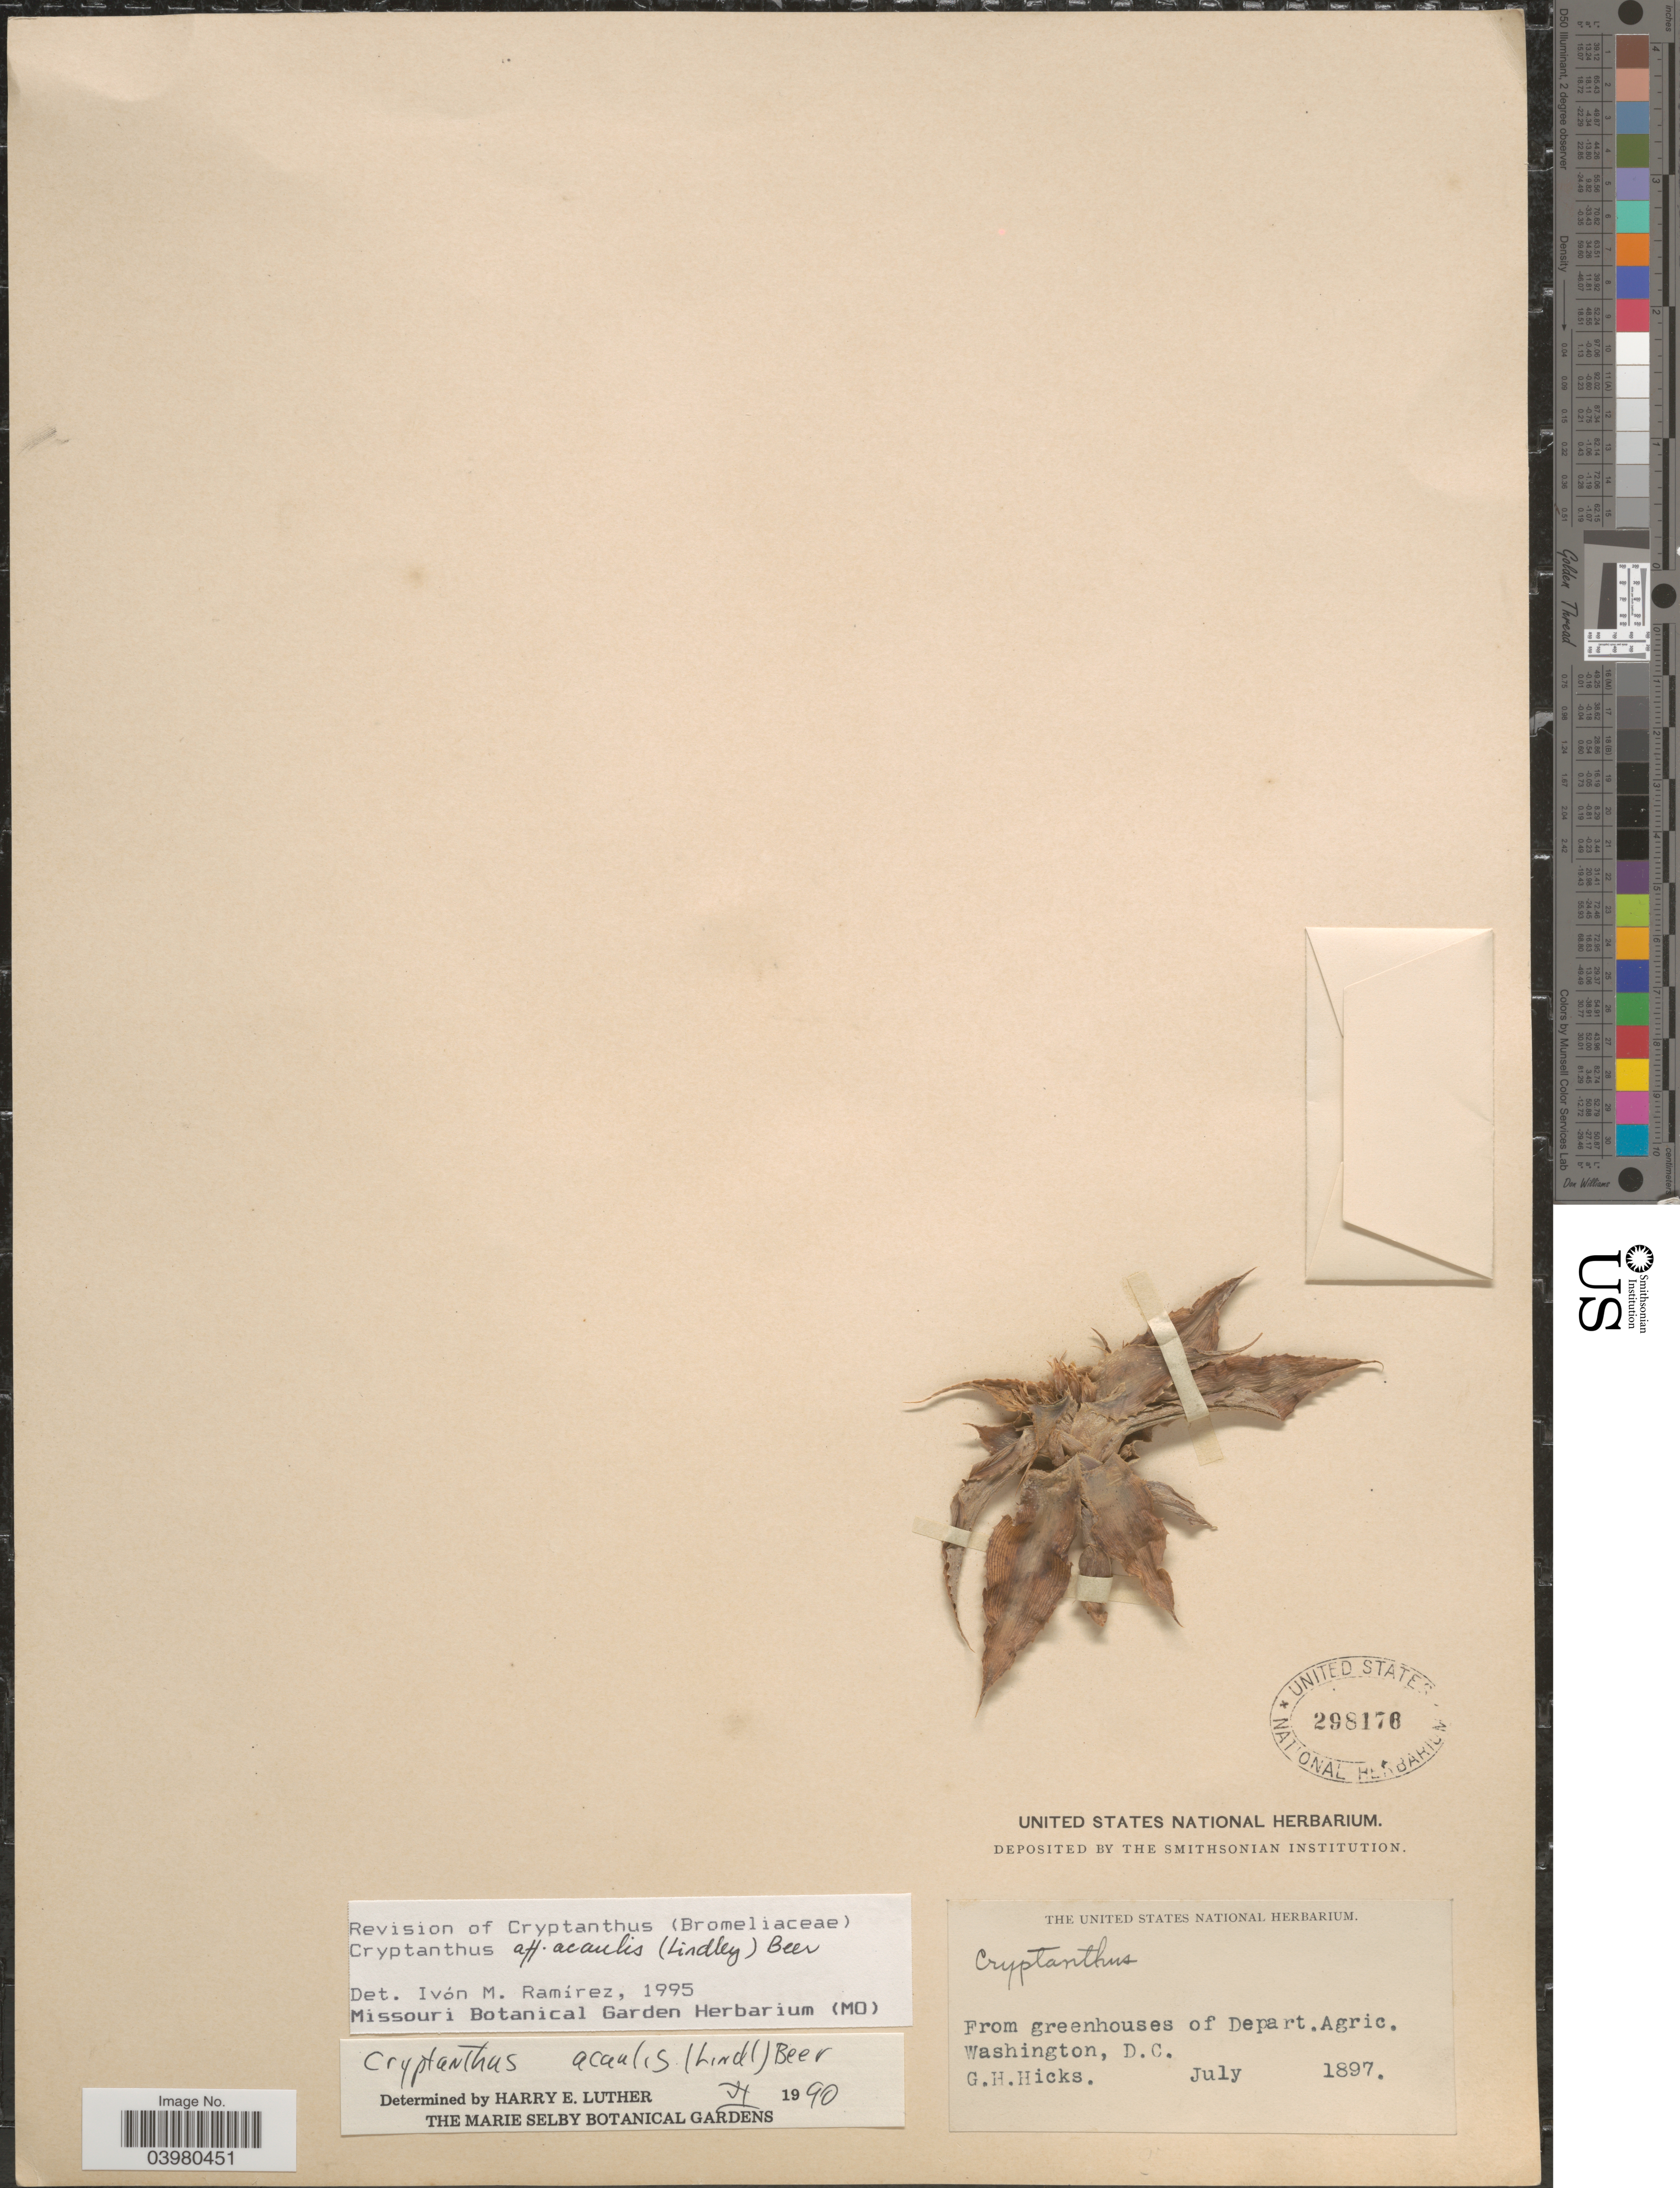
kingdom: Plantae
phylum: Tracheophyta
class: Liliopsida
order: Poales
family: Bromeliaceae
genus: Cryptanthus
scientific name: Cryptanthus acaulis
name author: (Lindl.) Beer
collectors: G. Hicks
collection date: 1897-07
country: United States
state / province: District of Columbia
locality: From greenhouse of Depart. Agric.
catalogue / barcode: US 298176